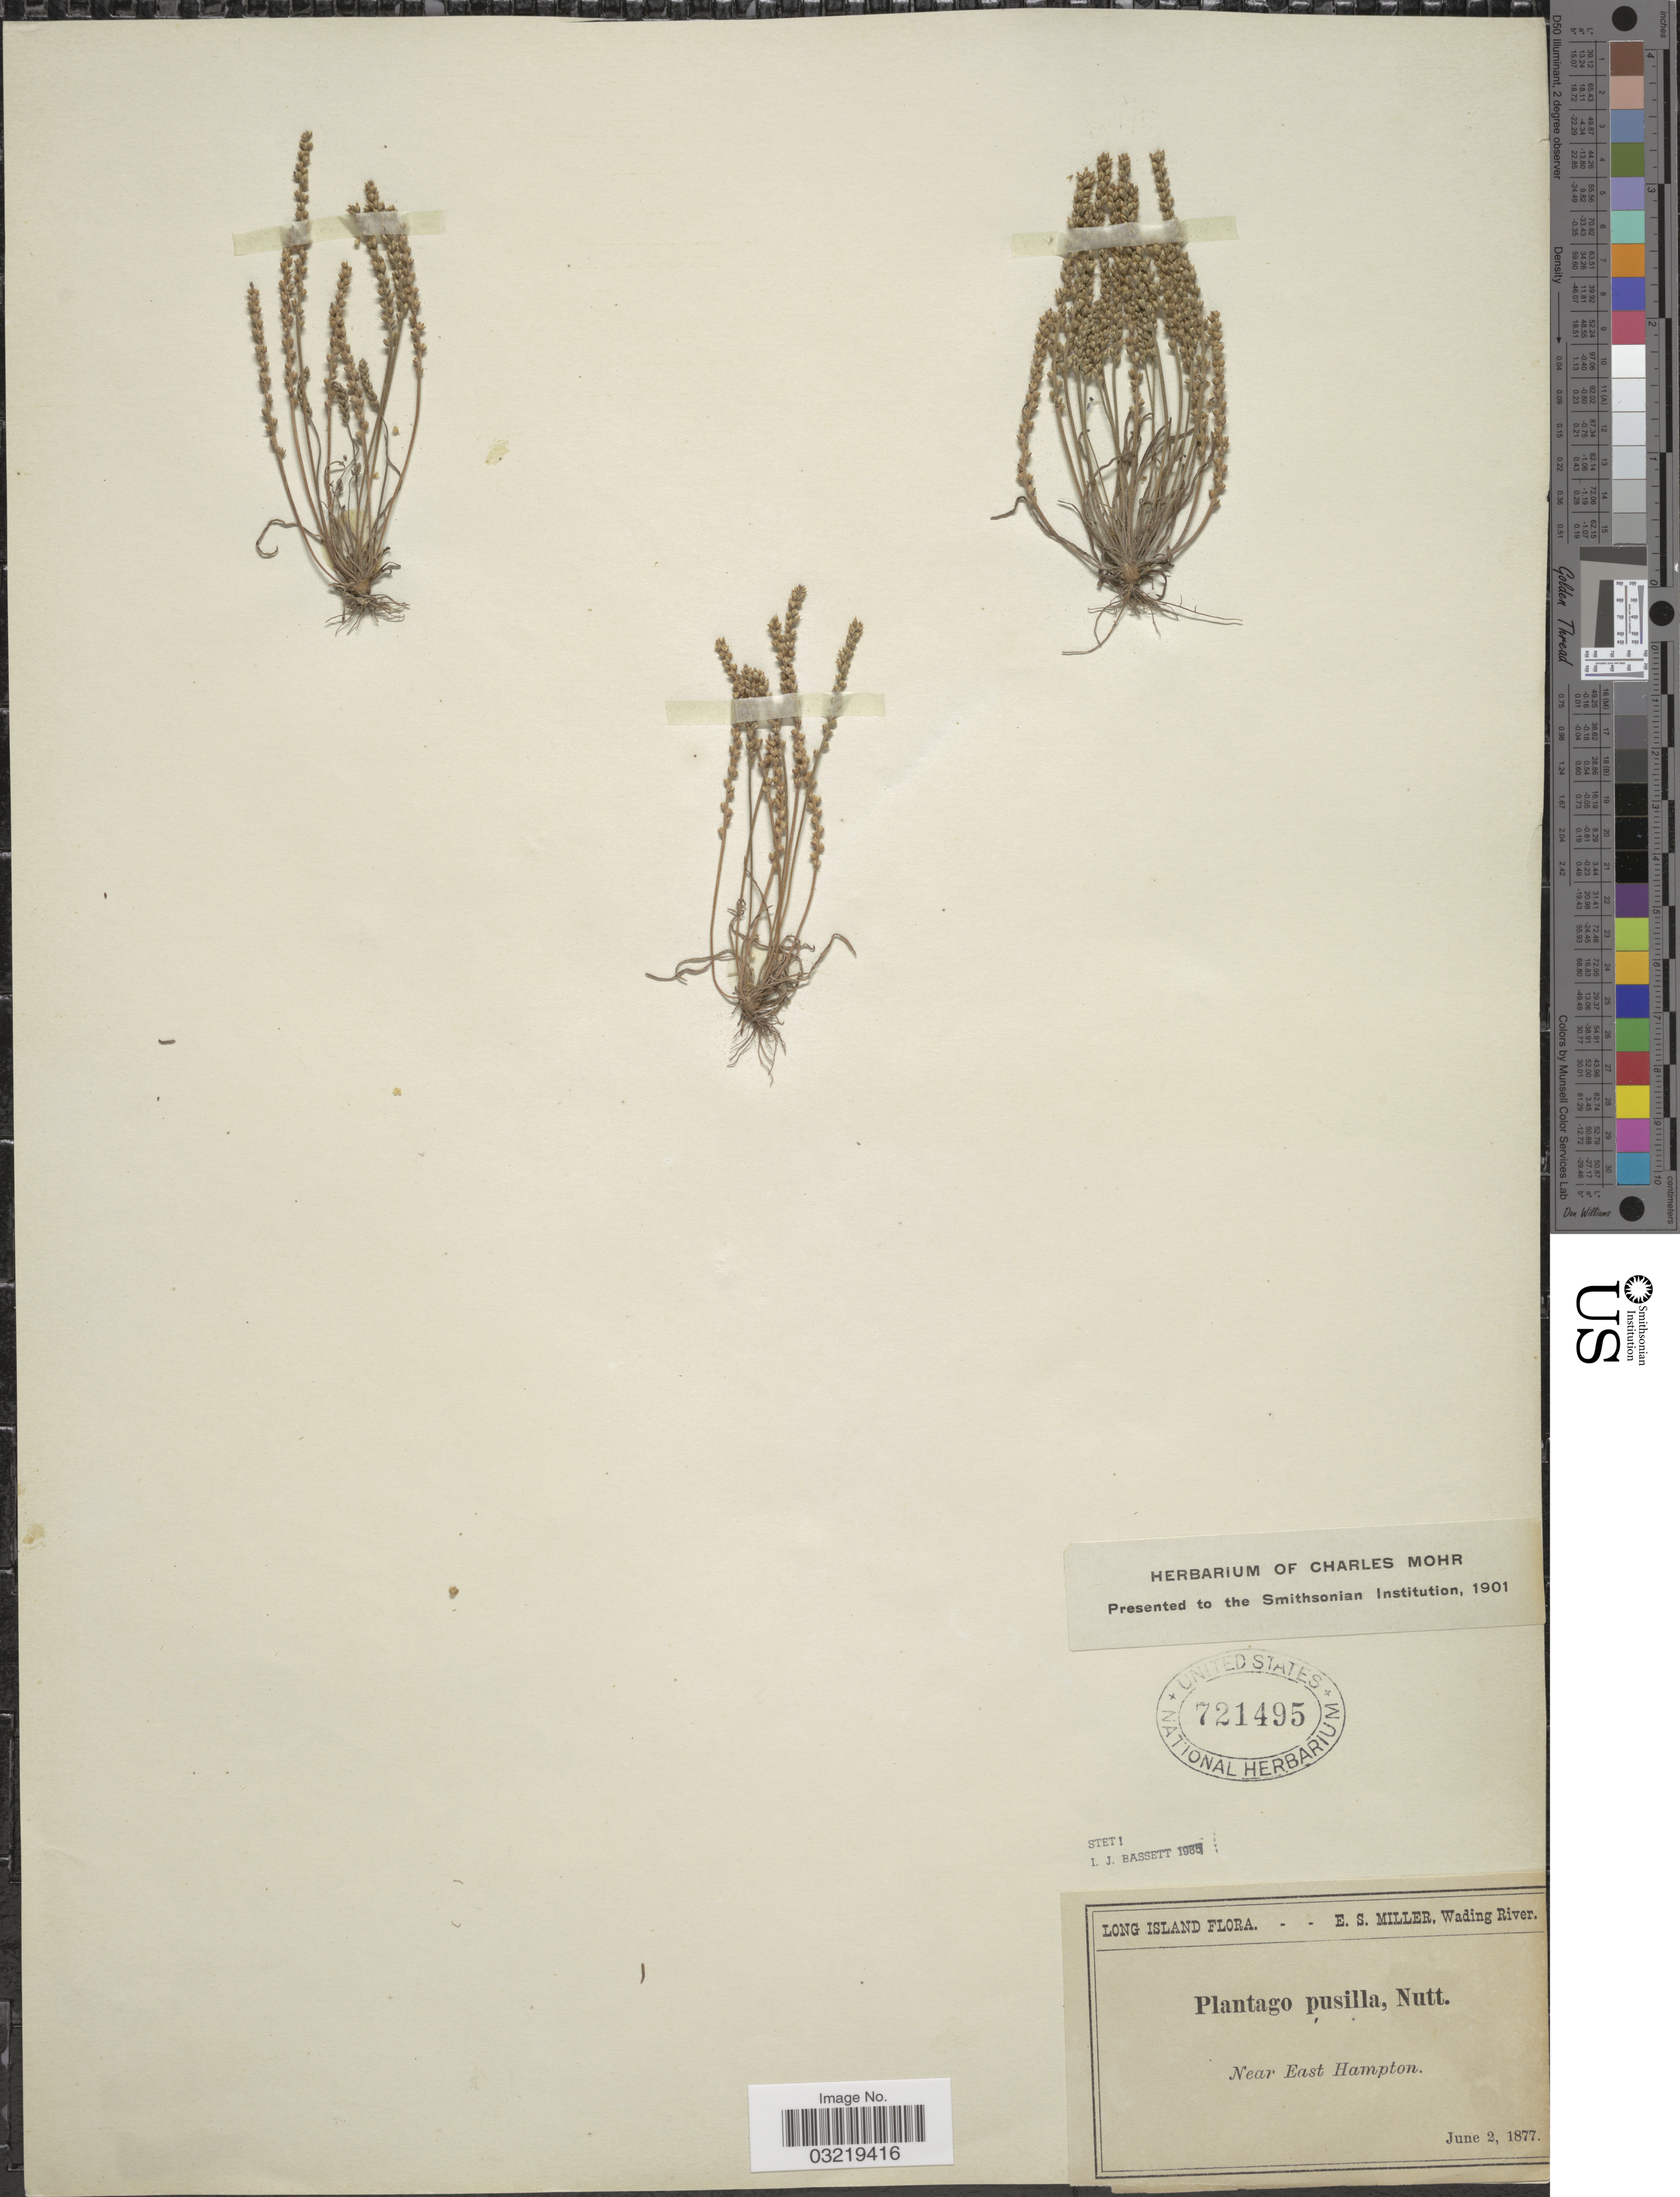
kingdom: Plantae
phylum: Tracheophyta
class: Magnoliopsida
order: Lamiales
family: Plantaginaceae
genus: Plantago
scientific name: Plantago pusilla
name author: Nutt.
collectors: E. S. Miller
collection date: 1877-06-02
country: United States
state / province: New York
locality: Long Island. Near East Hampton.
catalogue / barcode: US 721495